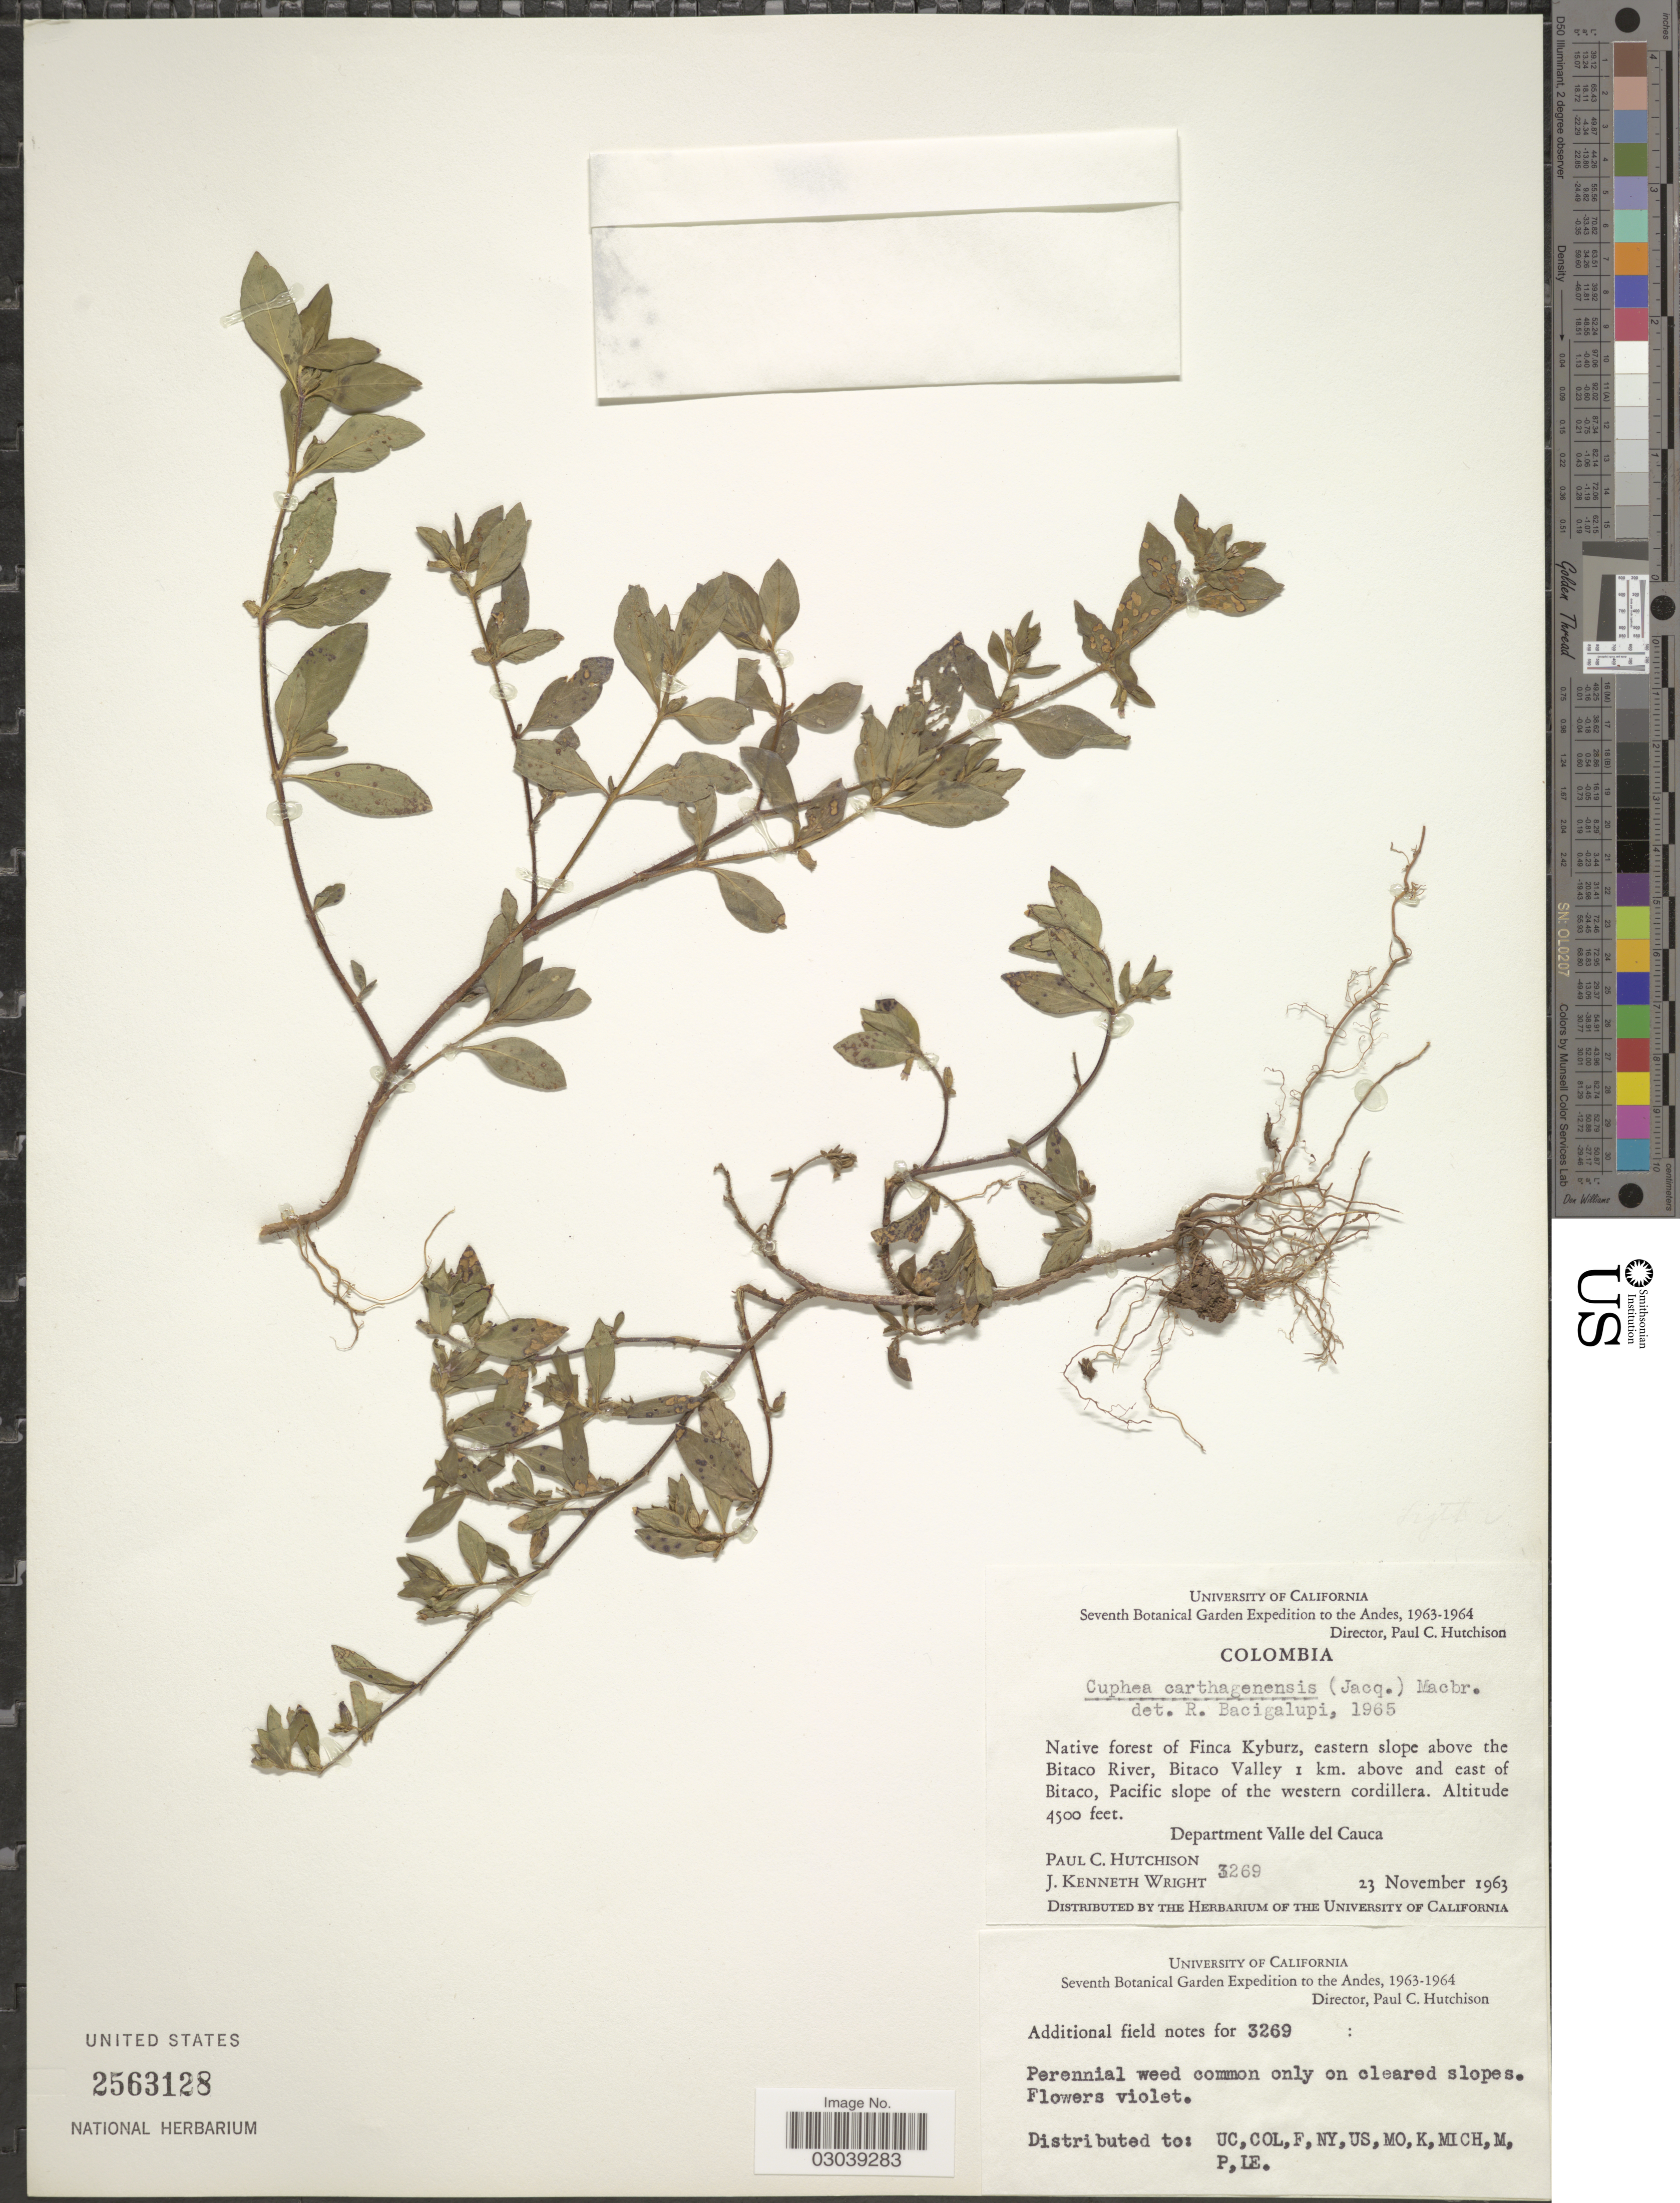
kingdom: Plantae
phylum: Tracheophyta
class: Magnoliopsida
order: Myrtales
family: Lythraceae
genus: Cuphea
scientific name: Cuphea carthagenensis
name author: (Jacq.) J.F. Macbr.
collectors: P. C. Hutchison & J. K. Wright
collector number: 3269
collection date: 1963-11-23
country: Colombia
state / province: Valle del Cauca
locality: Andes. Native forest of Finca Kyburz, eastern slope above the Bitaco River, Bitaco Valley 1 km. above and east of Bitaco, Pacific slope of the western cordillera. Department Valle del Cauca.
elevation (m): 1372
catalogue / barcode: US 2563128